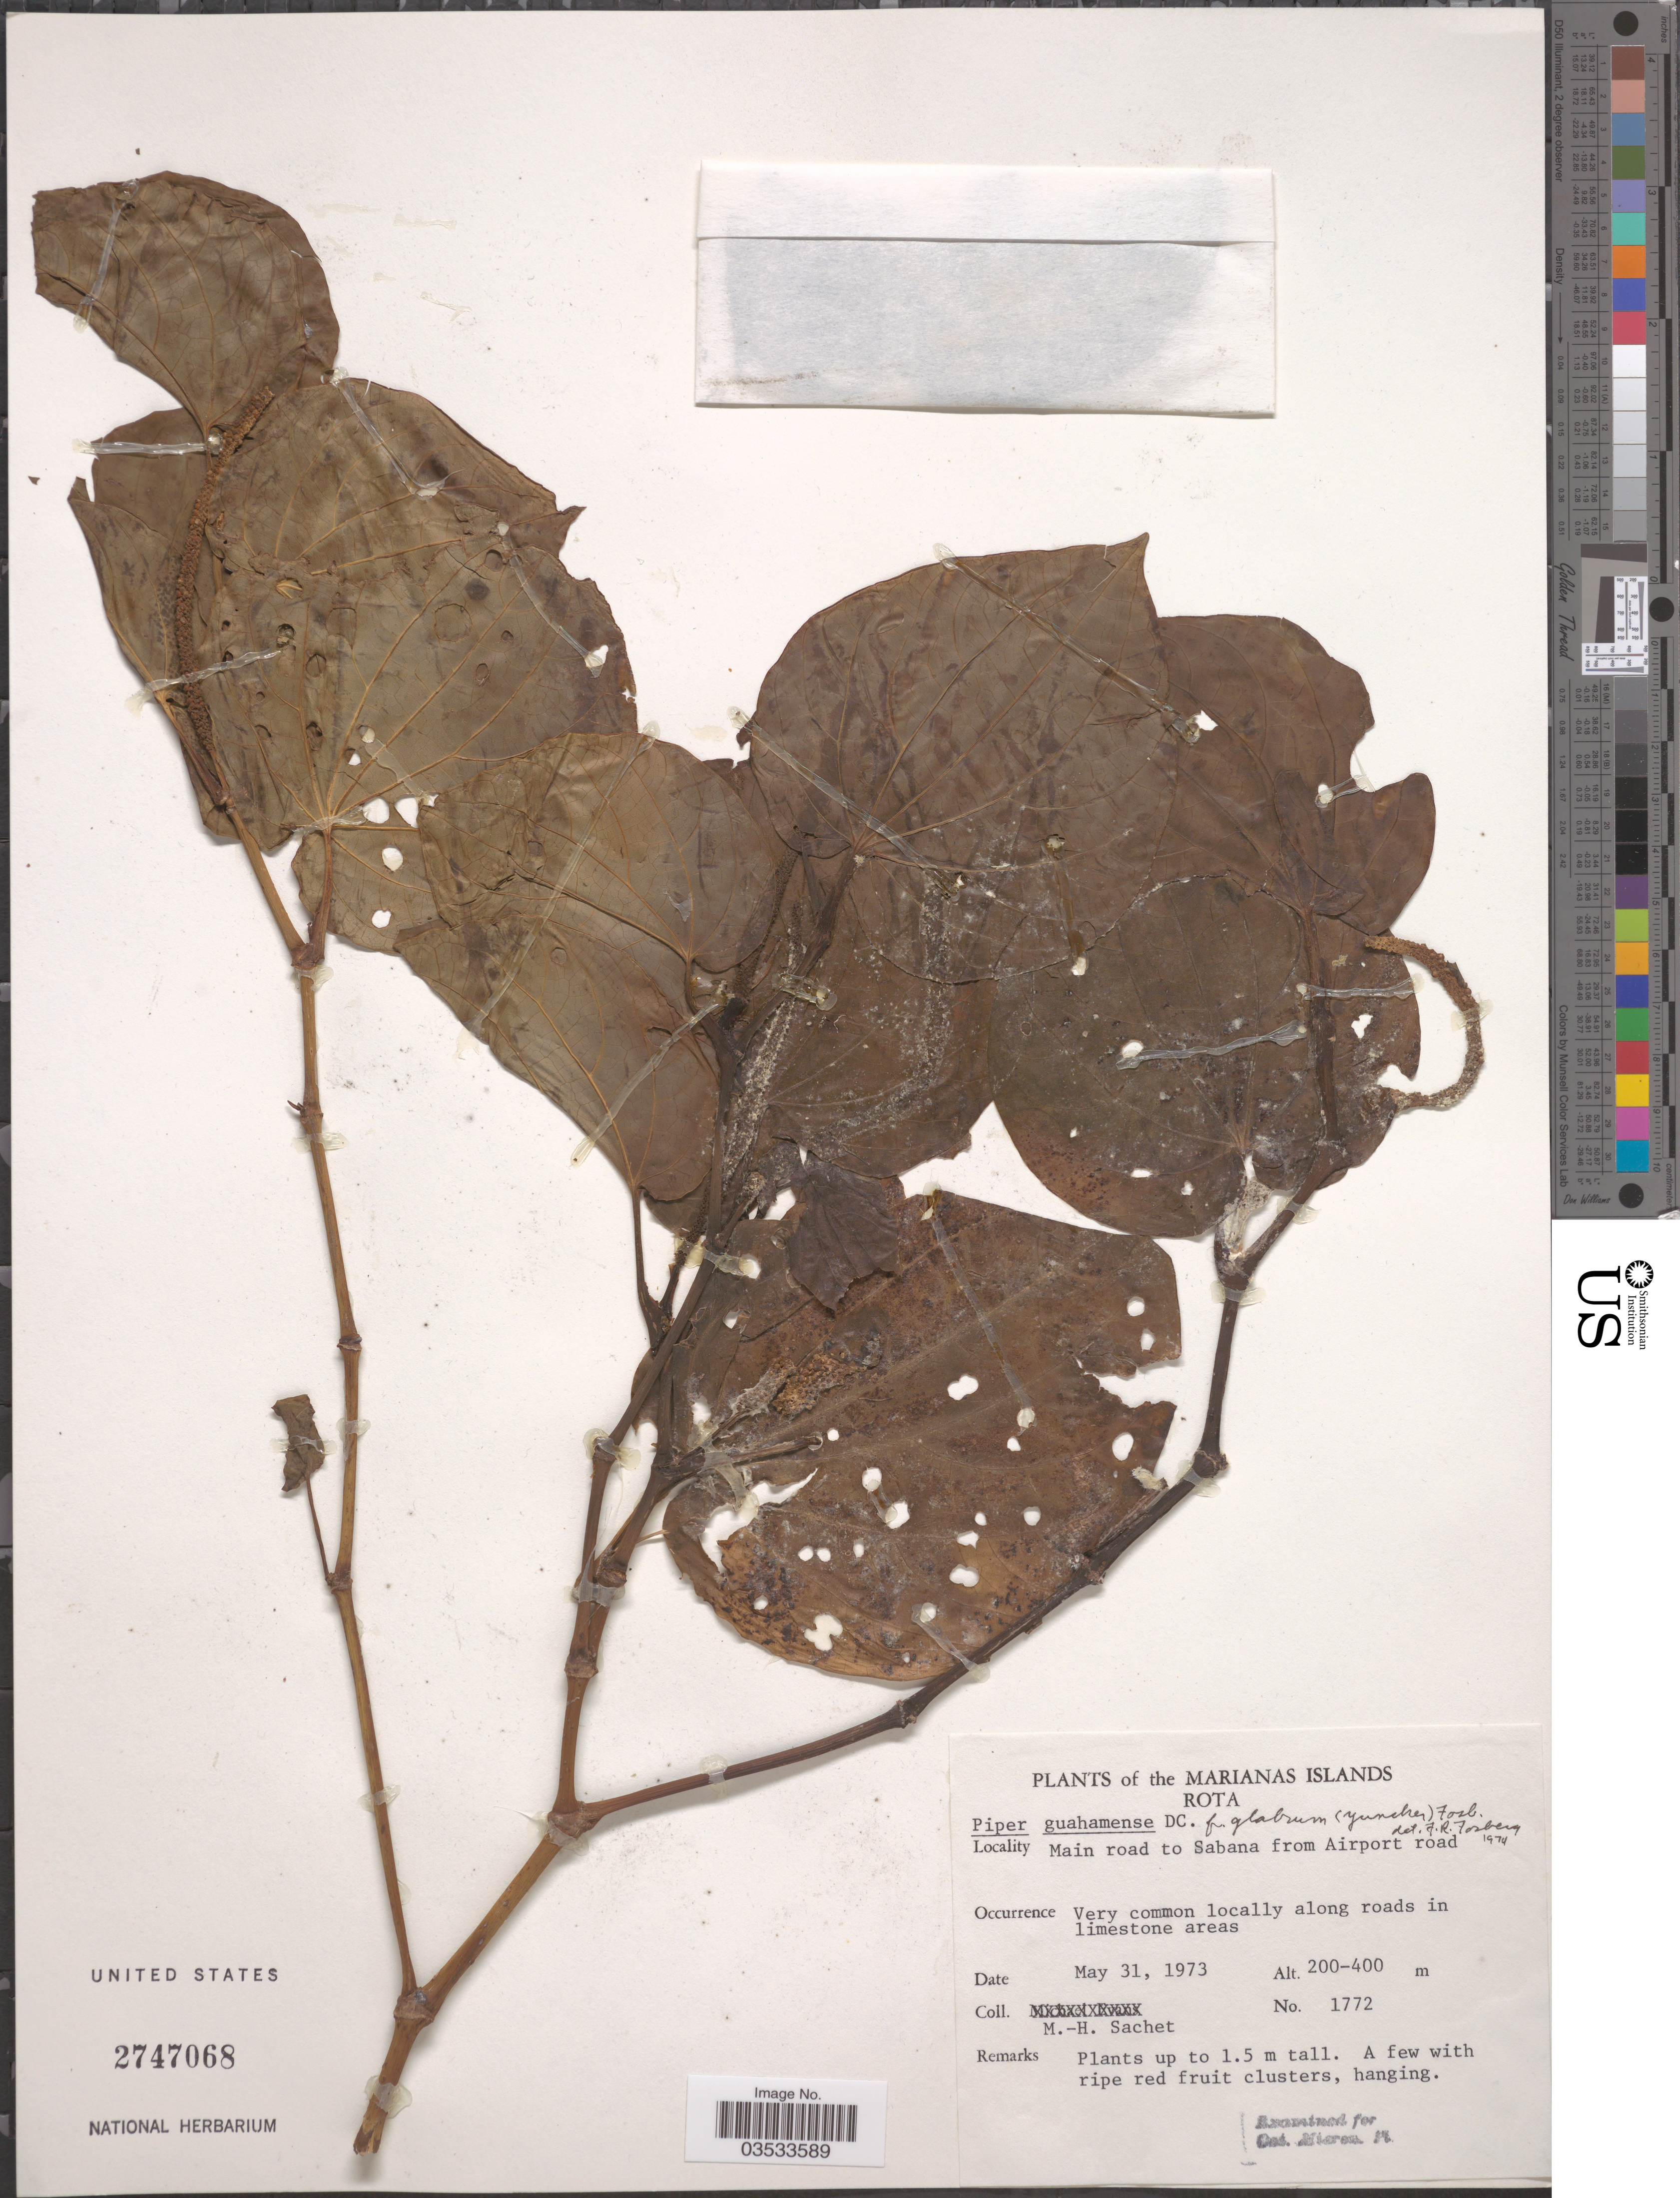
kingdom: Plantae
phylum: Tracheophyta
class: Magnoliopsida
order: Piperales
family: Piperaceae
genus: Piper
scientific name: Piper guahamense f. glabrum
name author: (Yunck.) A.C. Sm.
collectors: M.-H. Sachet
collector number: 1772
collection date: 1973-05-31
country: Northern Mariana Islands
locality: The Marianas Islands. Rota. Main road to Sabana from Airport road.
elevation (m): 200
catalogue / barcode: US 2747068